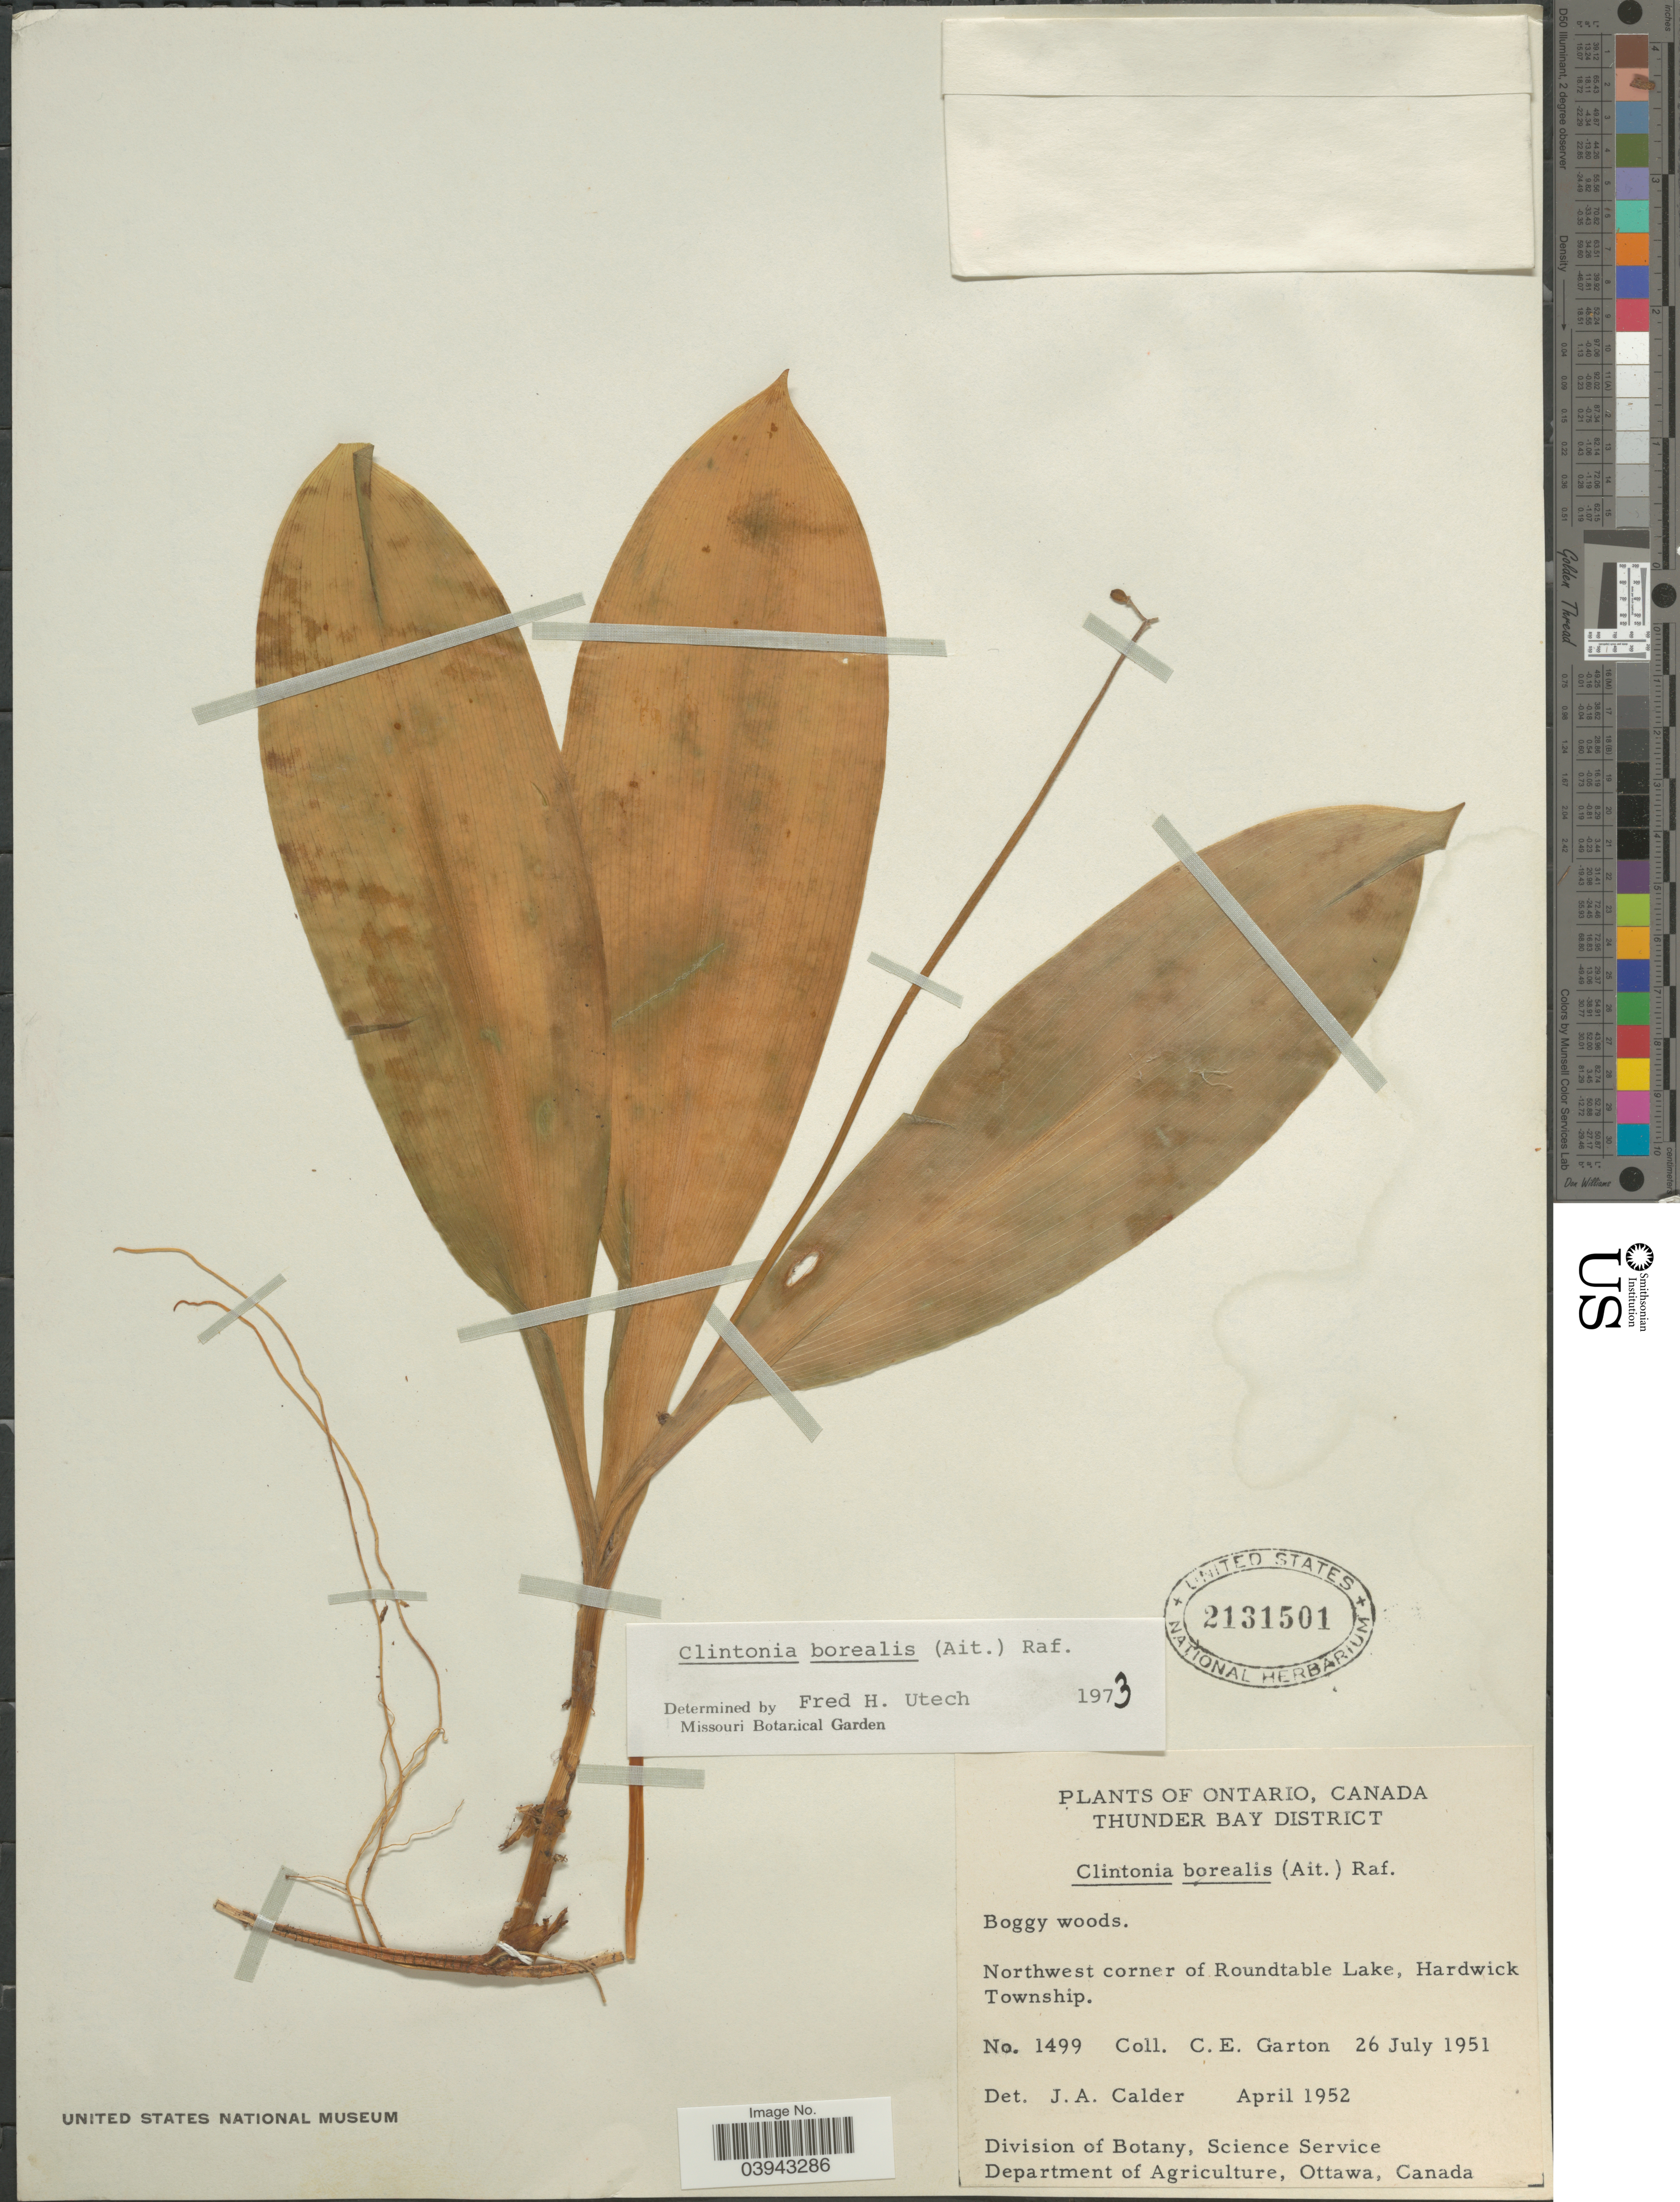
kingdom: Plantae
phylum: Tracheophyta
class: Liliopsida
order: Liliales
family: Liliaceae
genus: Clintonia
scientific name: Clintonia borealis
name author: (Aiton) Raf.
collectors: C. E. Garton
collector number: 1499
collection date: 1951-07-26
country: Canada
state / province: Ontario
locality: Thunder Bay District. Northwest corner of Roundtable Lake, Hardwick Township.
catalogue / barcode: US 2131501